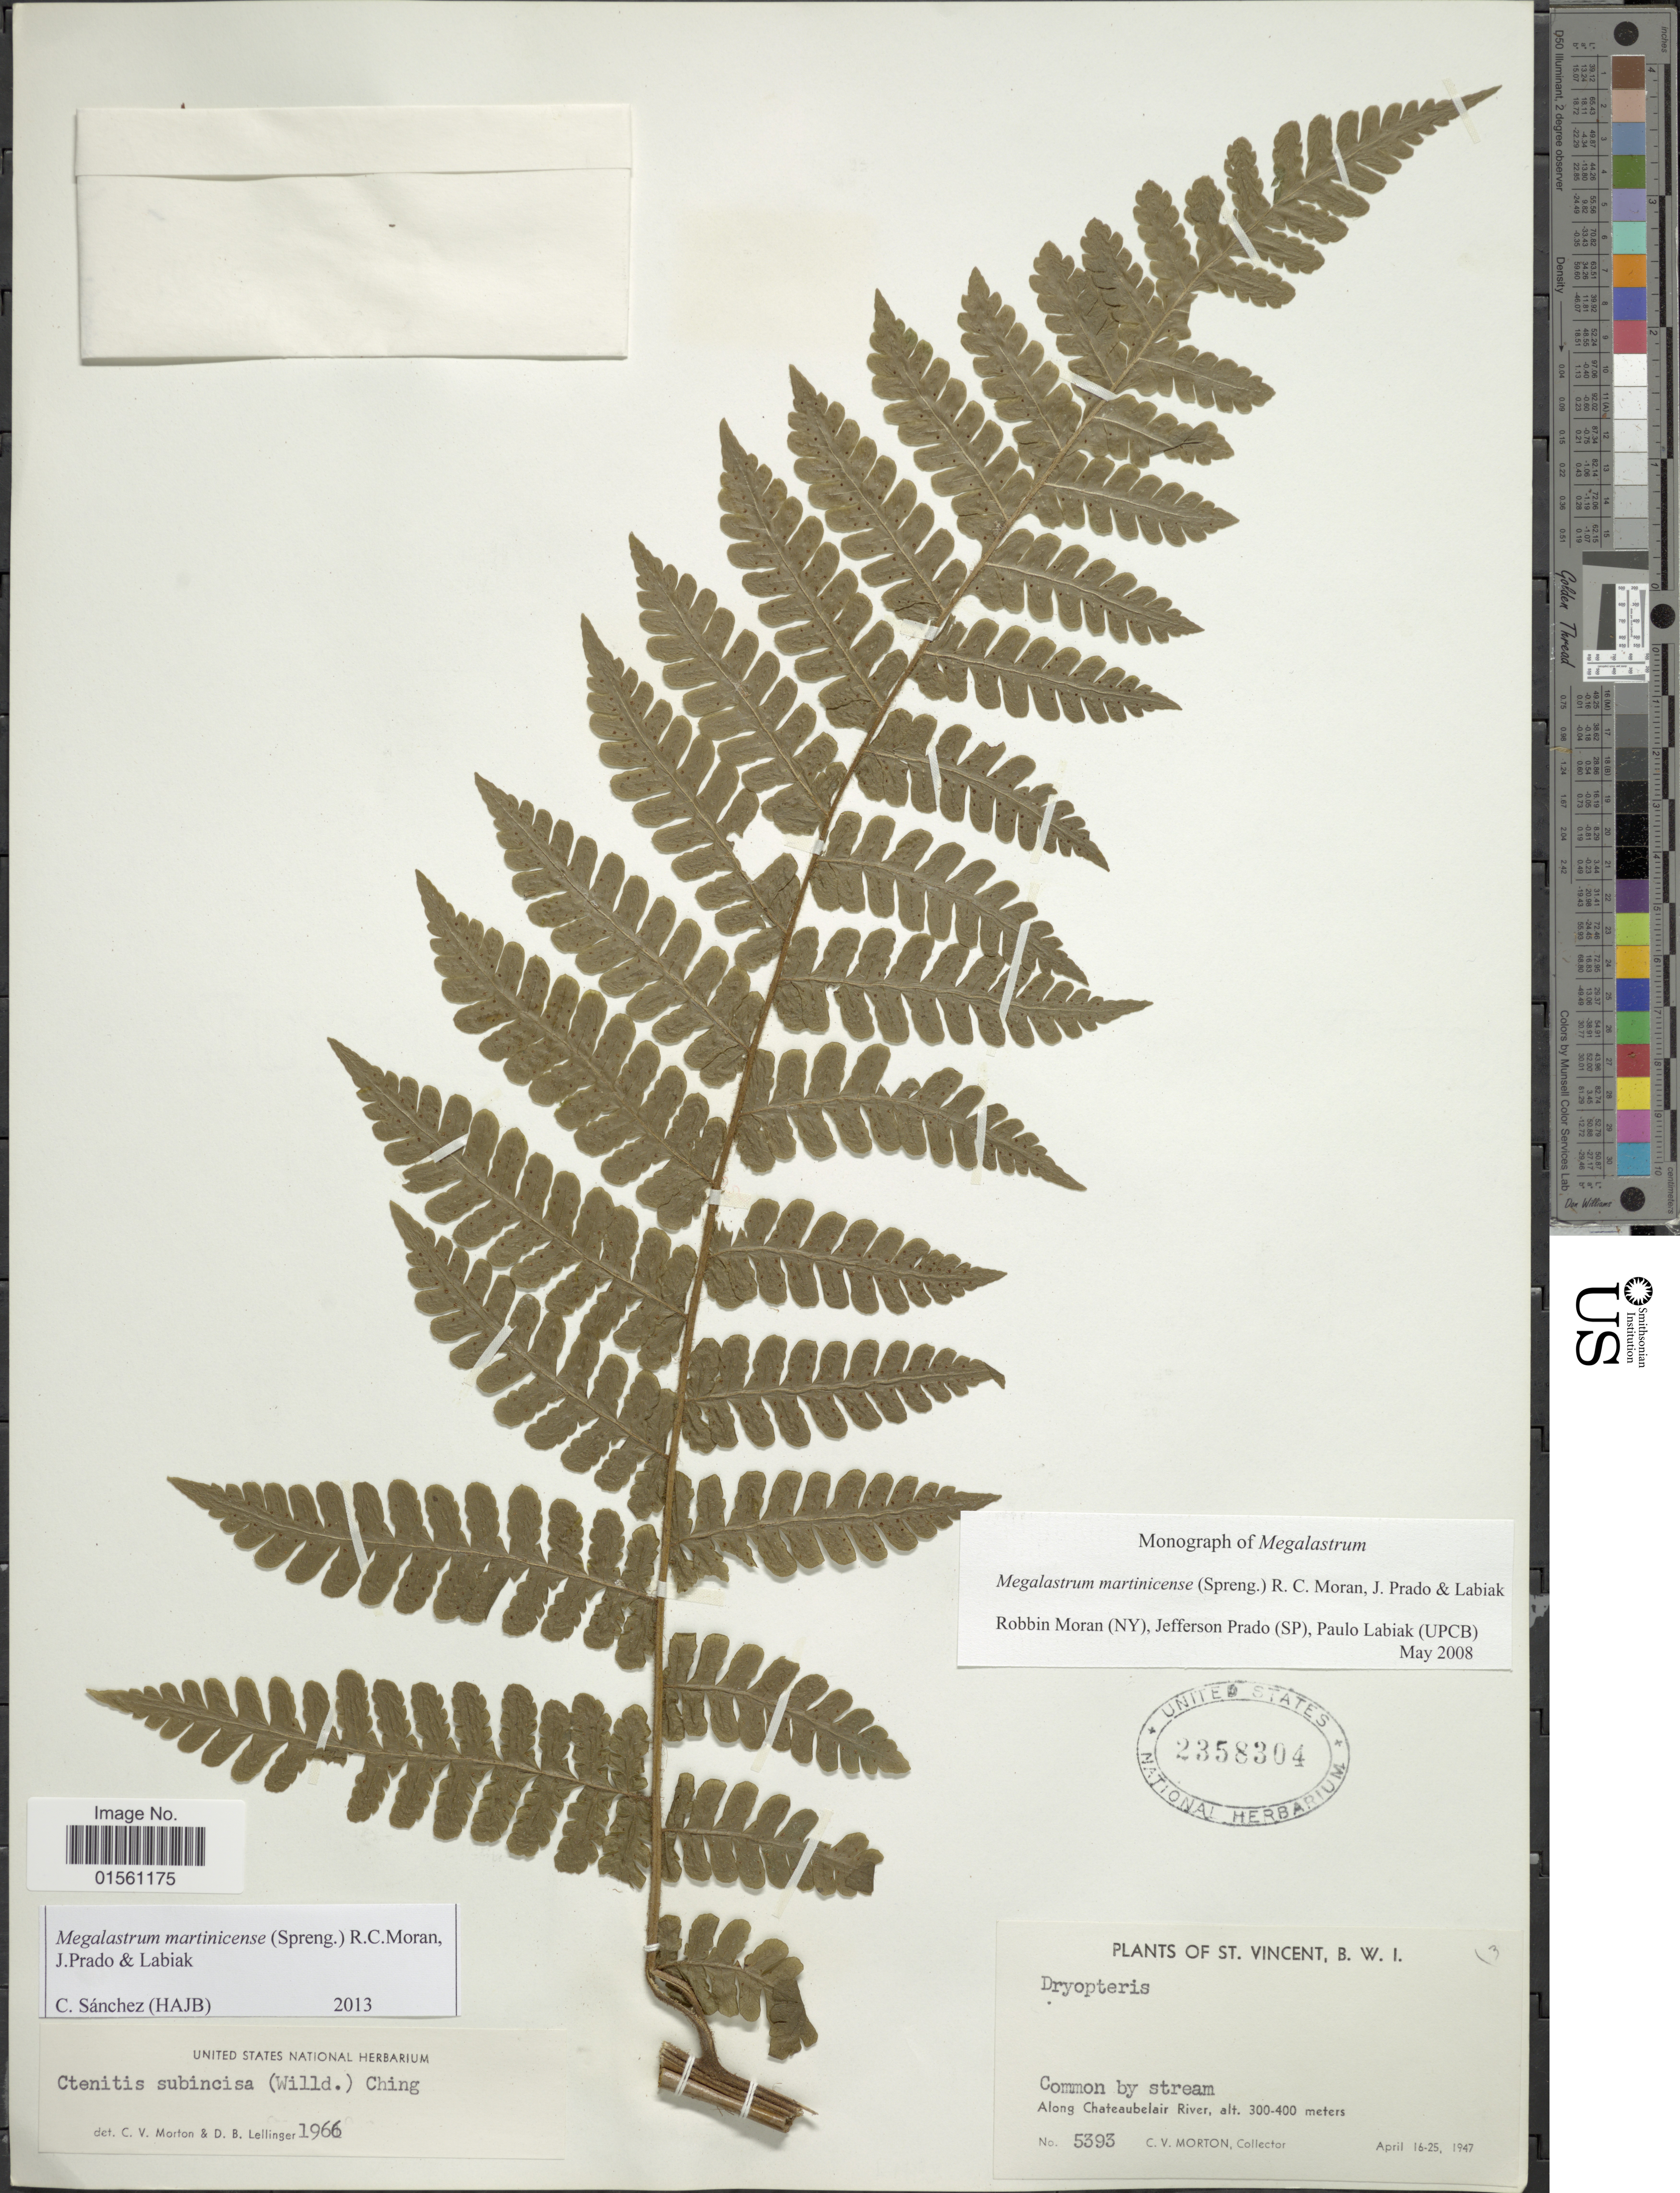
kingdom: Plantae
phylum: Tracheophyta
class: Polypodiopsida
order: Polypodiales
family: Dryopteridaceae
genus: Megalastrum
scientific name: Megalastrum martinicense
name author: (Spreng.) R.C. Moran et al.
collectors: C. V. Morton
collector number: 5393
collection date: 1947-04-16/1947-04-25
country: St. Vincent - Grenadines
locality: St. Vincent, B. W. I., Common by stream, Along Chateaubelair River.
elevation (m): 300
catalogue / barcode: US 2358304